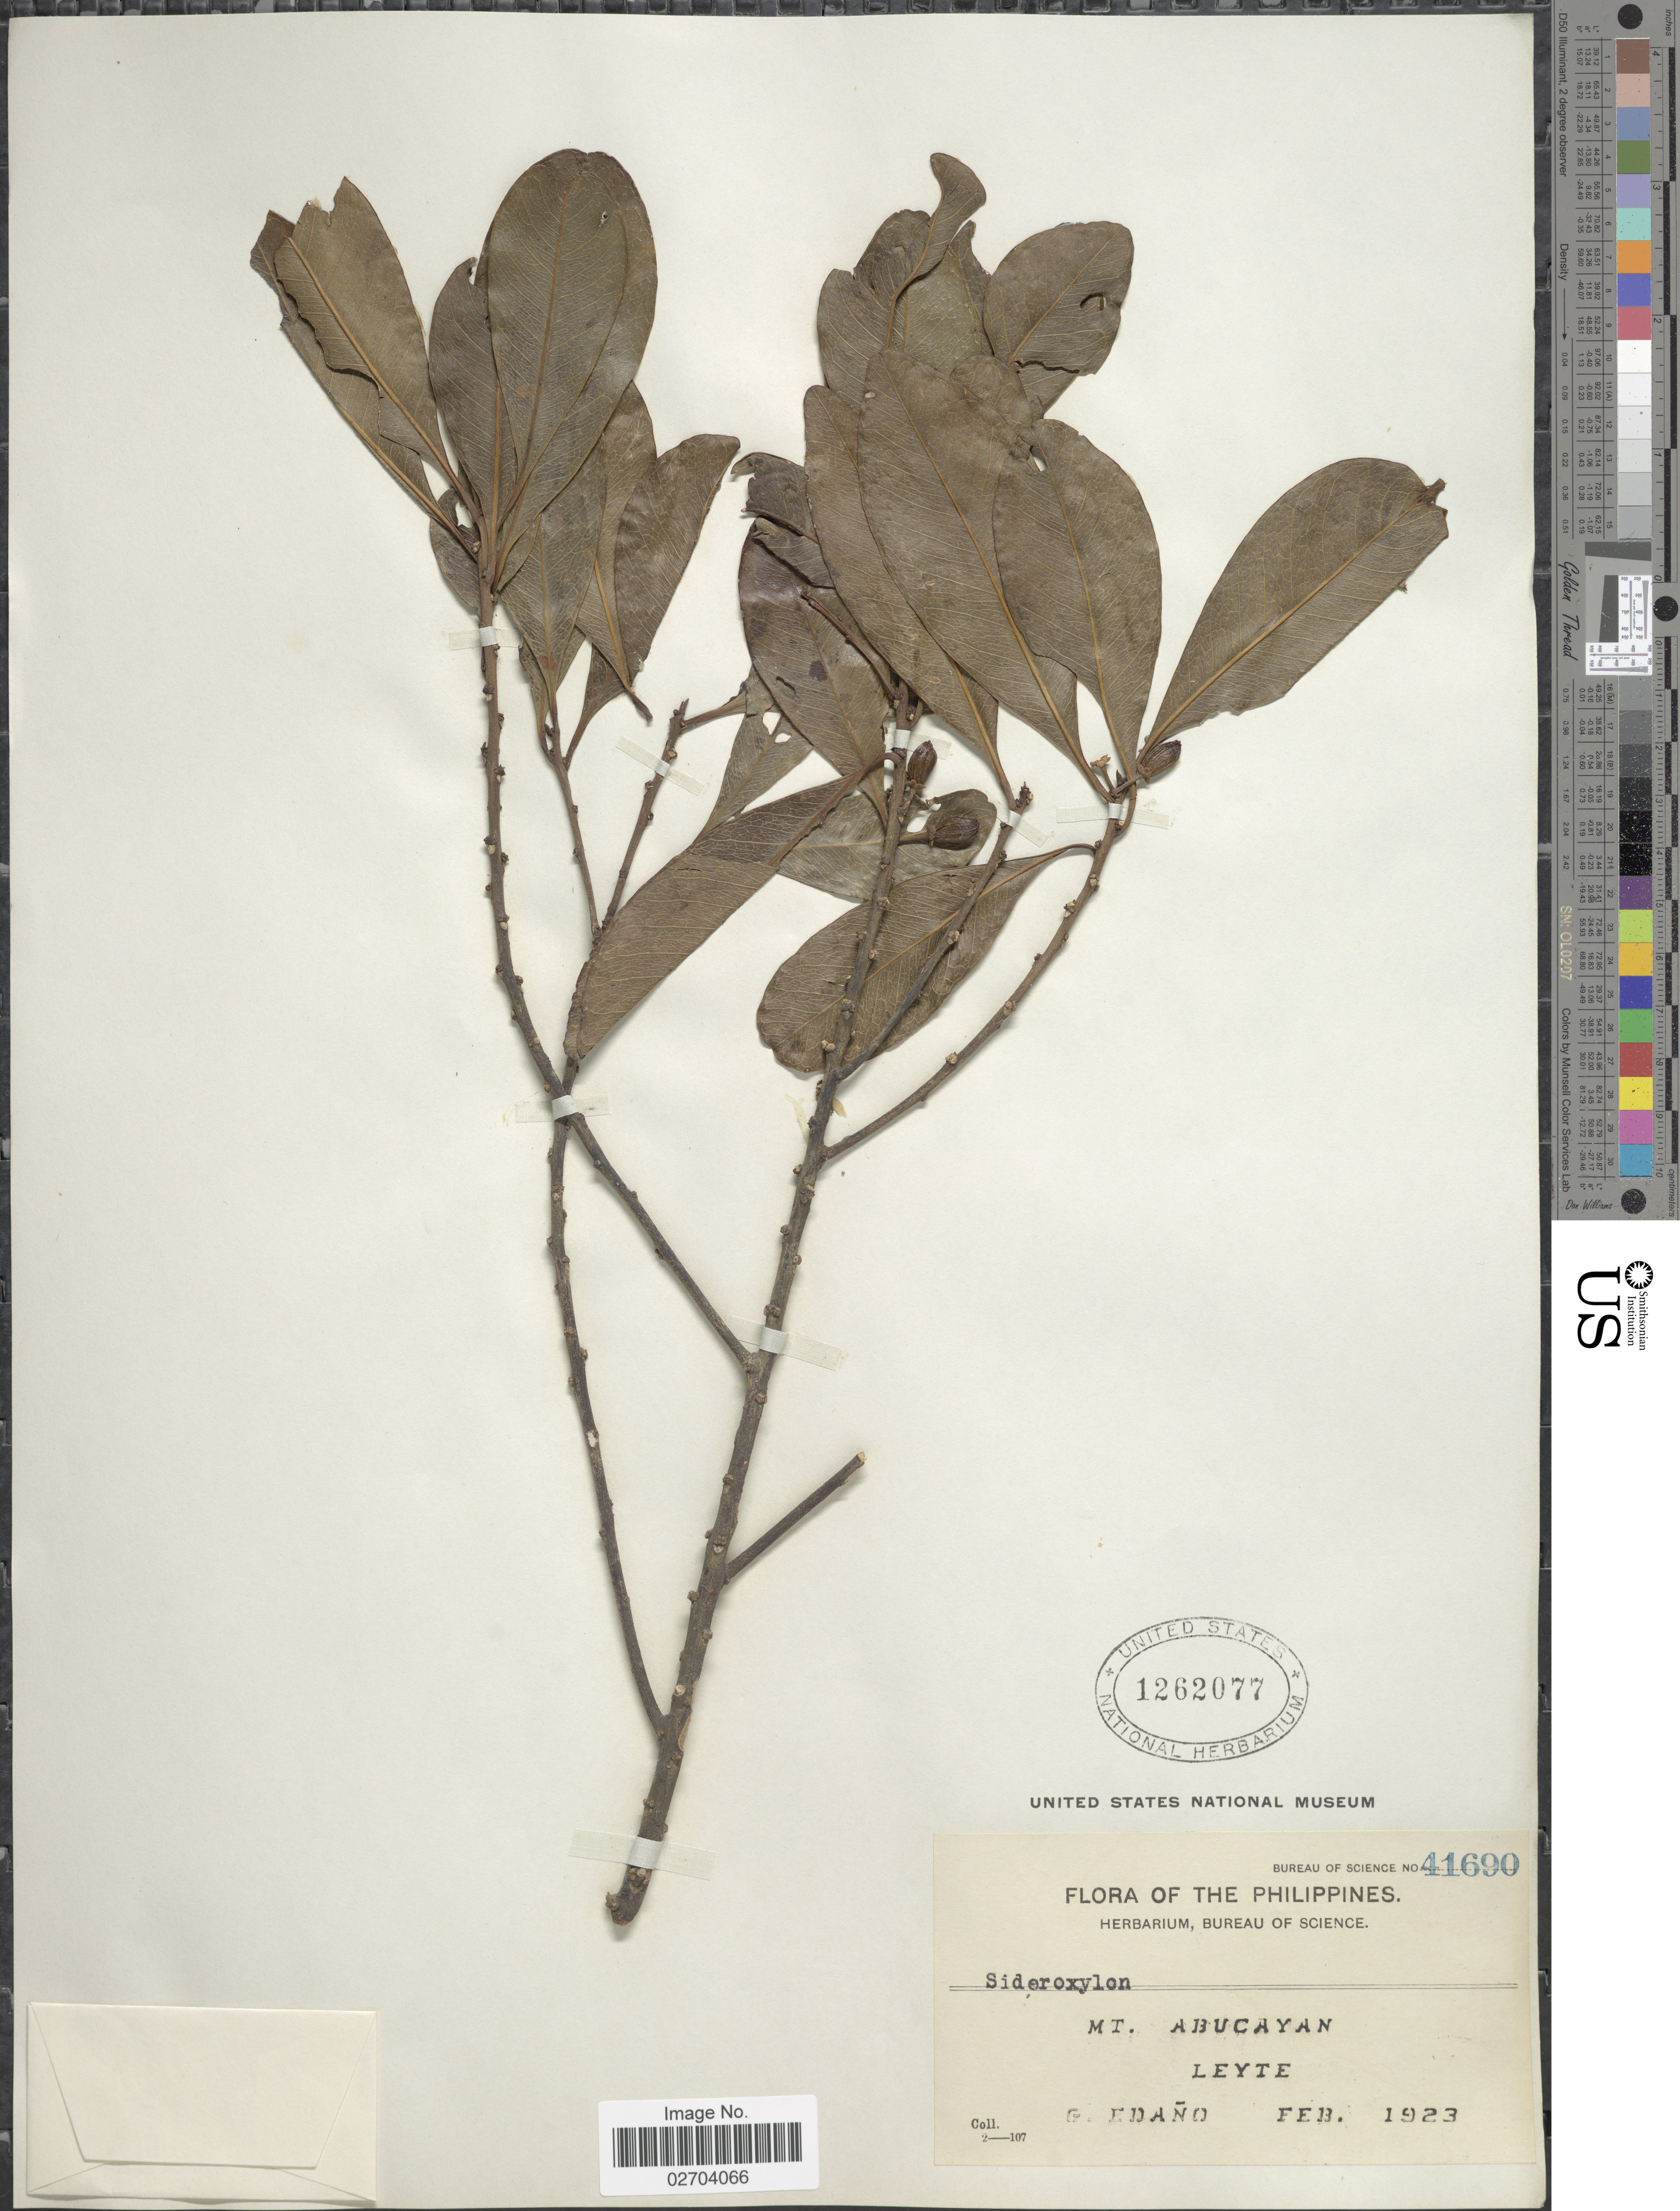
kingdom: Plantae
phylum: Tracheophyta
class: Magnoliopsida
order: Ericales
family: Sapotaceae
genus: Sideroxylon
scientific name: Sideroxylon sp.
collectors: G. Edaño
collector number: Bureau of Science 41690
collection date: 1923-02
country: Philippines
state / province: Eastern Visayas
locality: Mt. Abucayan. Leyte.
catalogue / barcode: US 1262077